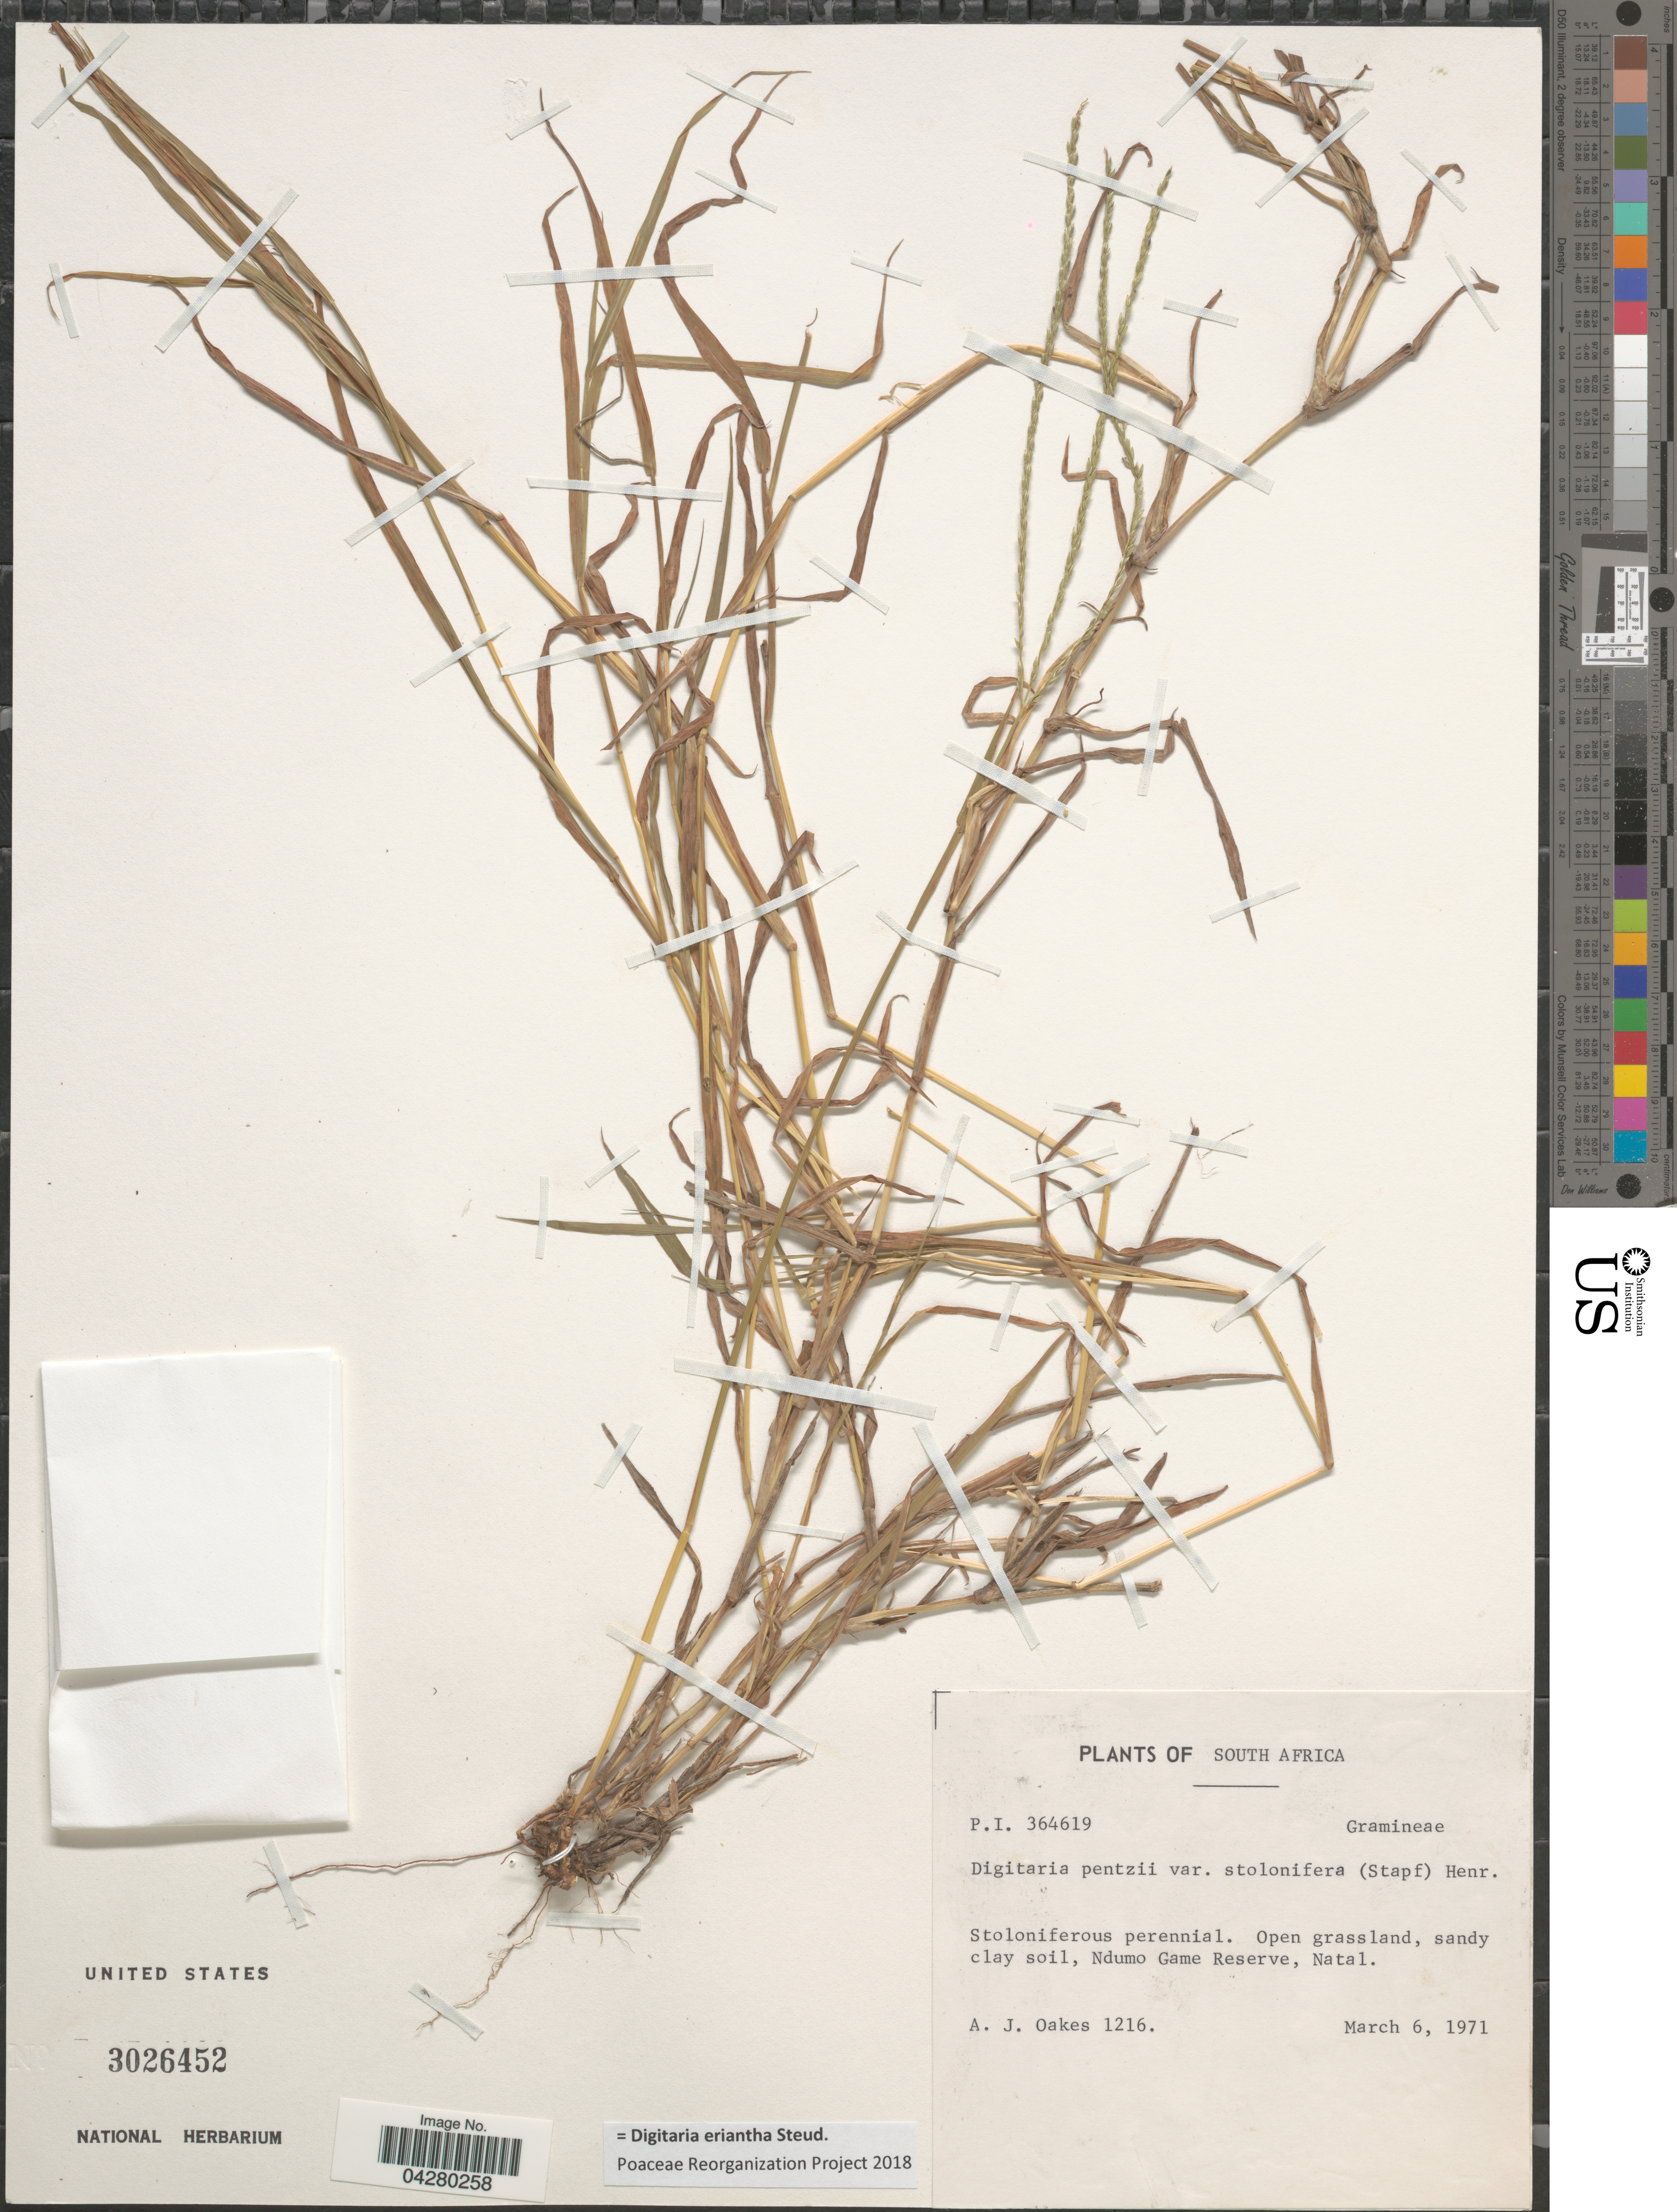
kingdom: Plantae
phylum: Tracheophyta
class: Liliopsida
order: Poales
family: Poaceae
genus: Digitaria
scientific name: Digitaria eriantha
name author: Steud.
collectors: A. Oakes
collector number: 1216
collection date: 1971-03-06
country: South Africa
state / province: KwaZulu-Natal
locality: Open grassland, sandy clay soil, Ndumo Game Reserve, Natal.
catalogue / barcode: US 3026452